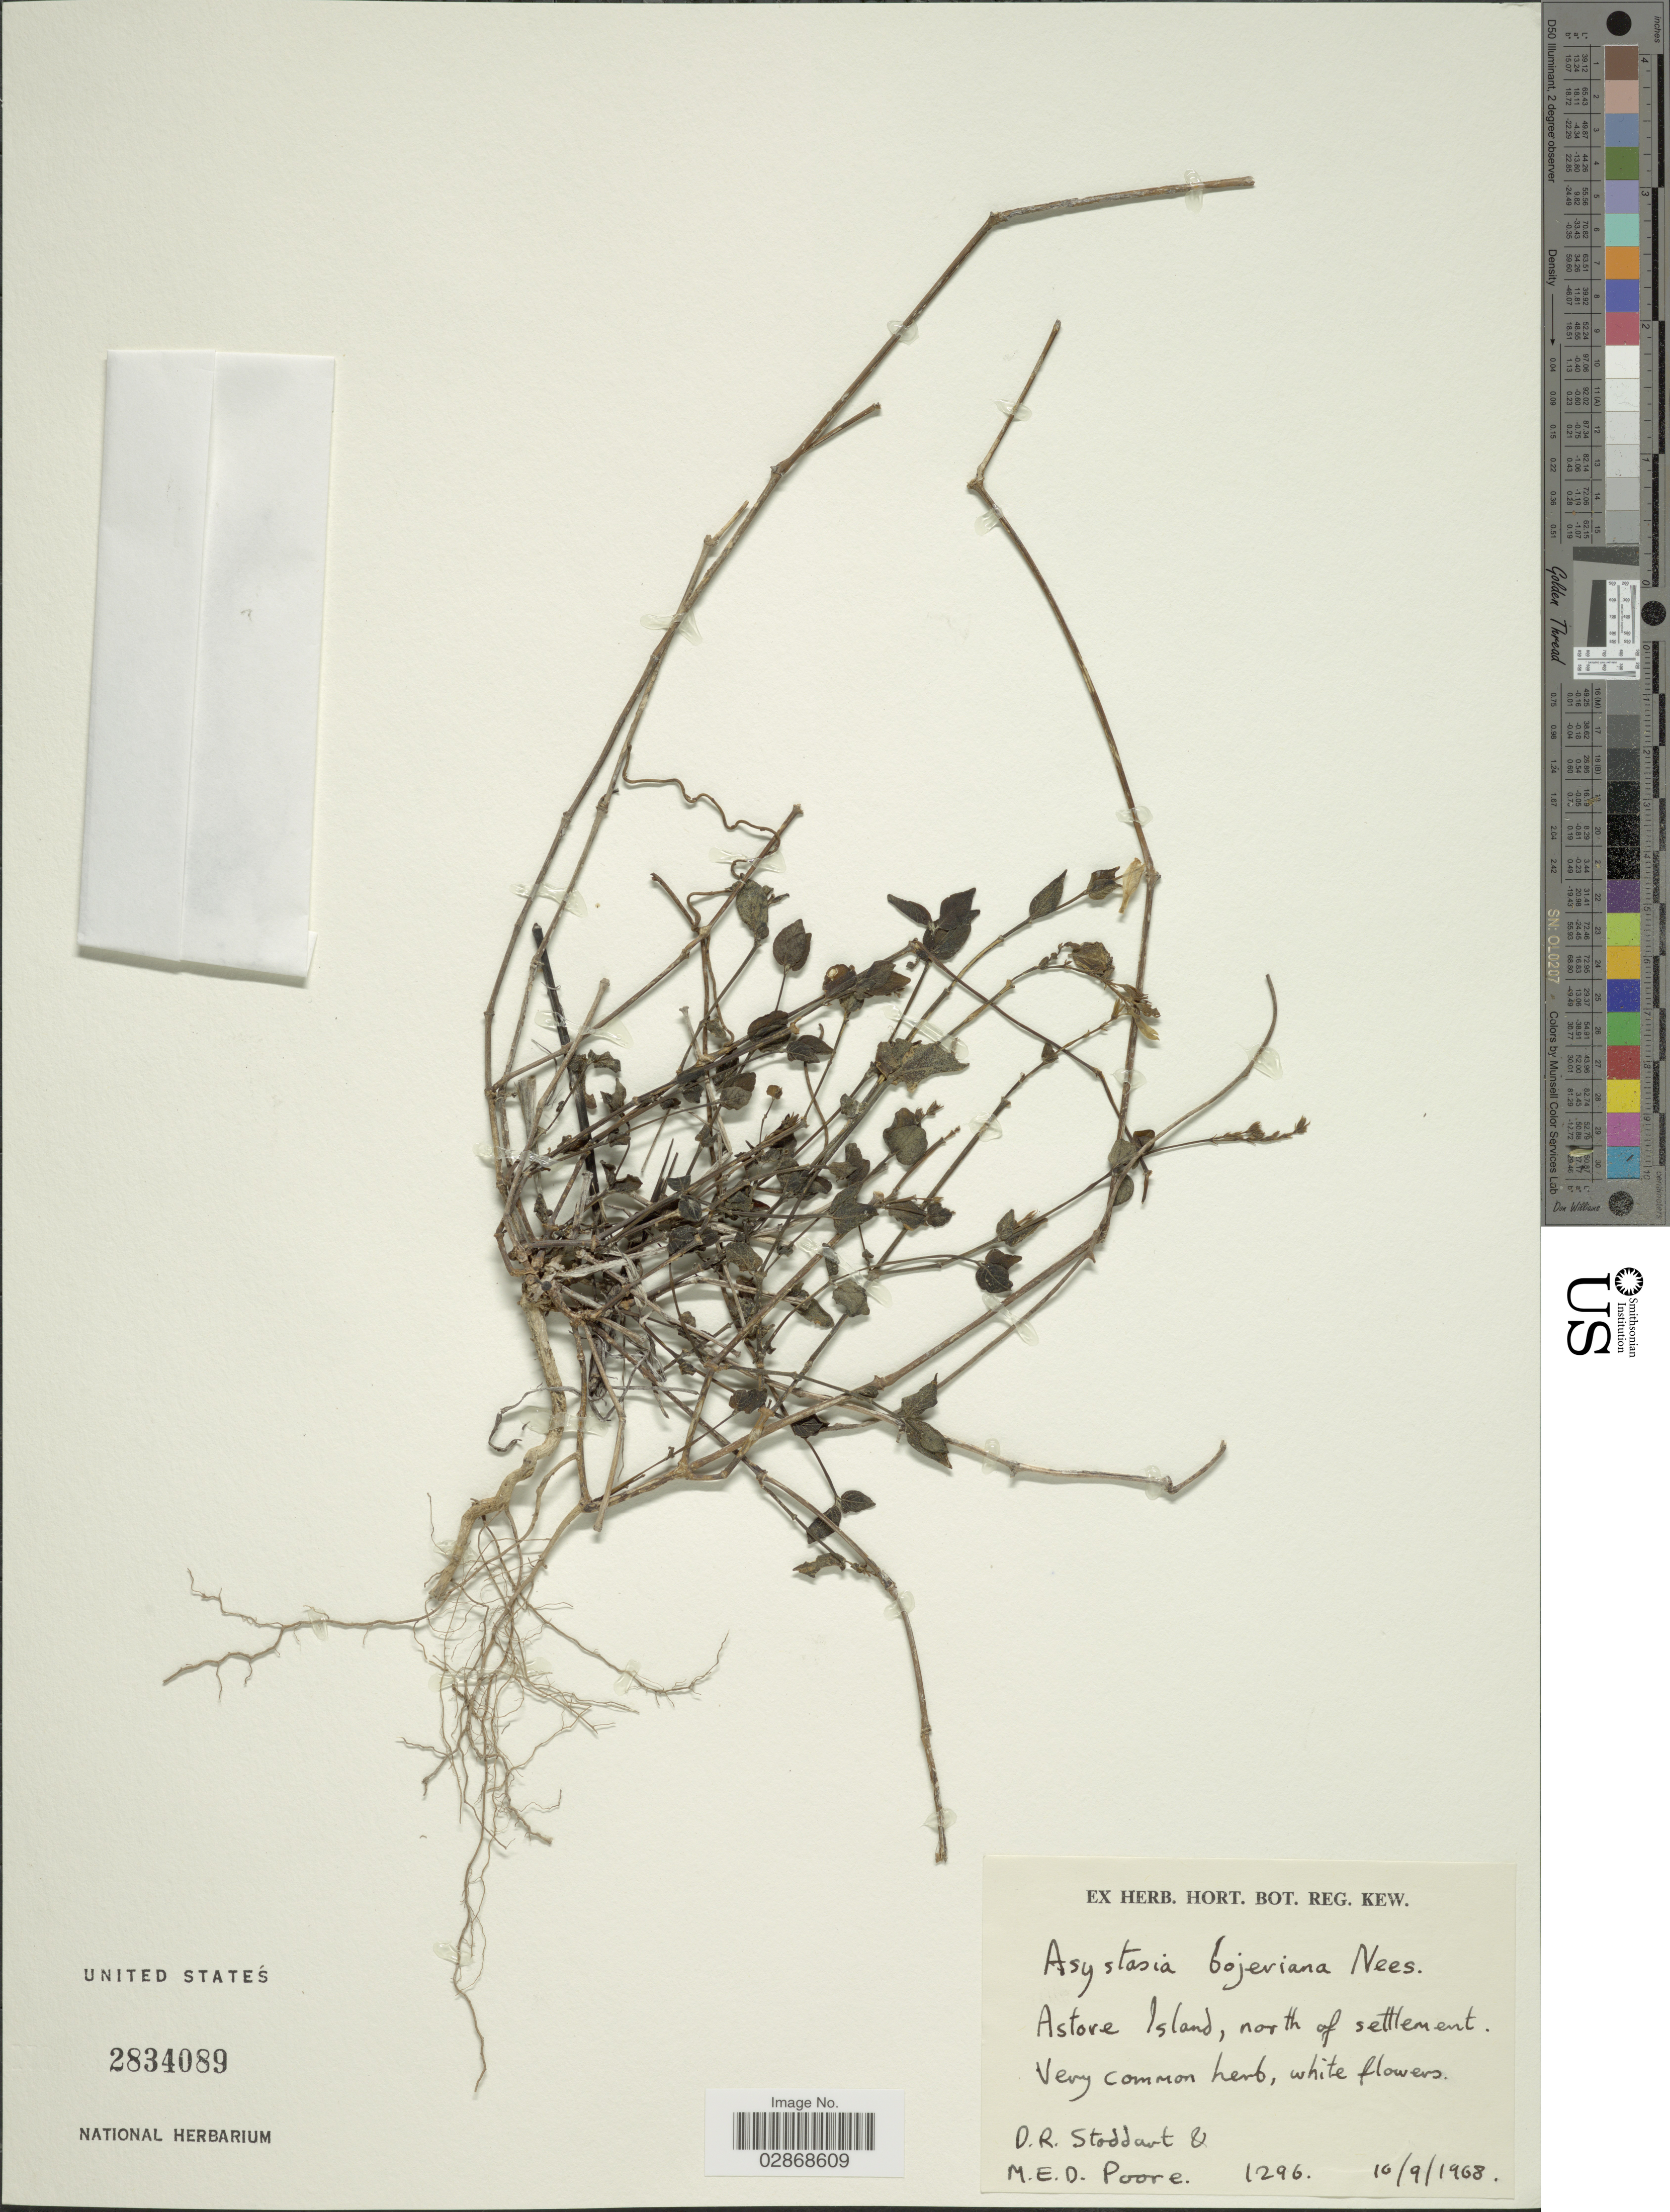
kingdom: Plantae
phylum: Tracheophyta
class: Magnoliopsida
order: Lamiales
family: Acanthaceae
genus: Asystasia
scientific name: Asystasia bojeriana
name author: Nees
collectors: D. R. Stoddart & M. E. D. Poore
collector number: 1296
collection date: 1968-09-10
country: Seychelles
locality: Astove Island, north of settlement.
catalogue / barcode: US 2834089